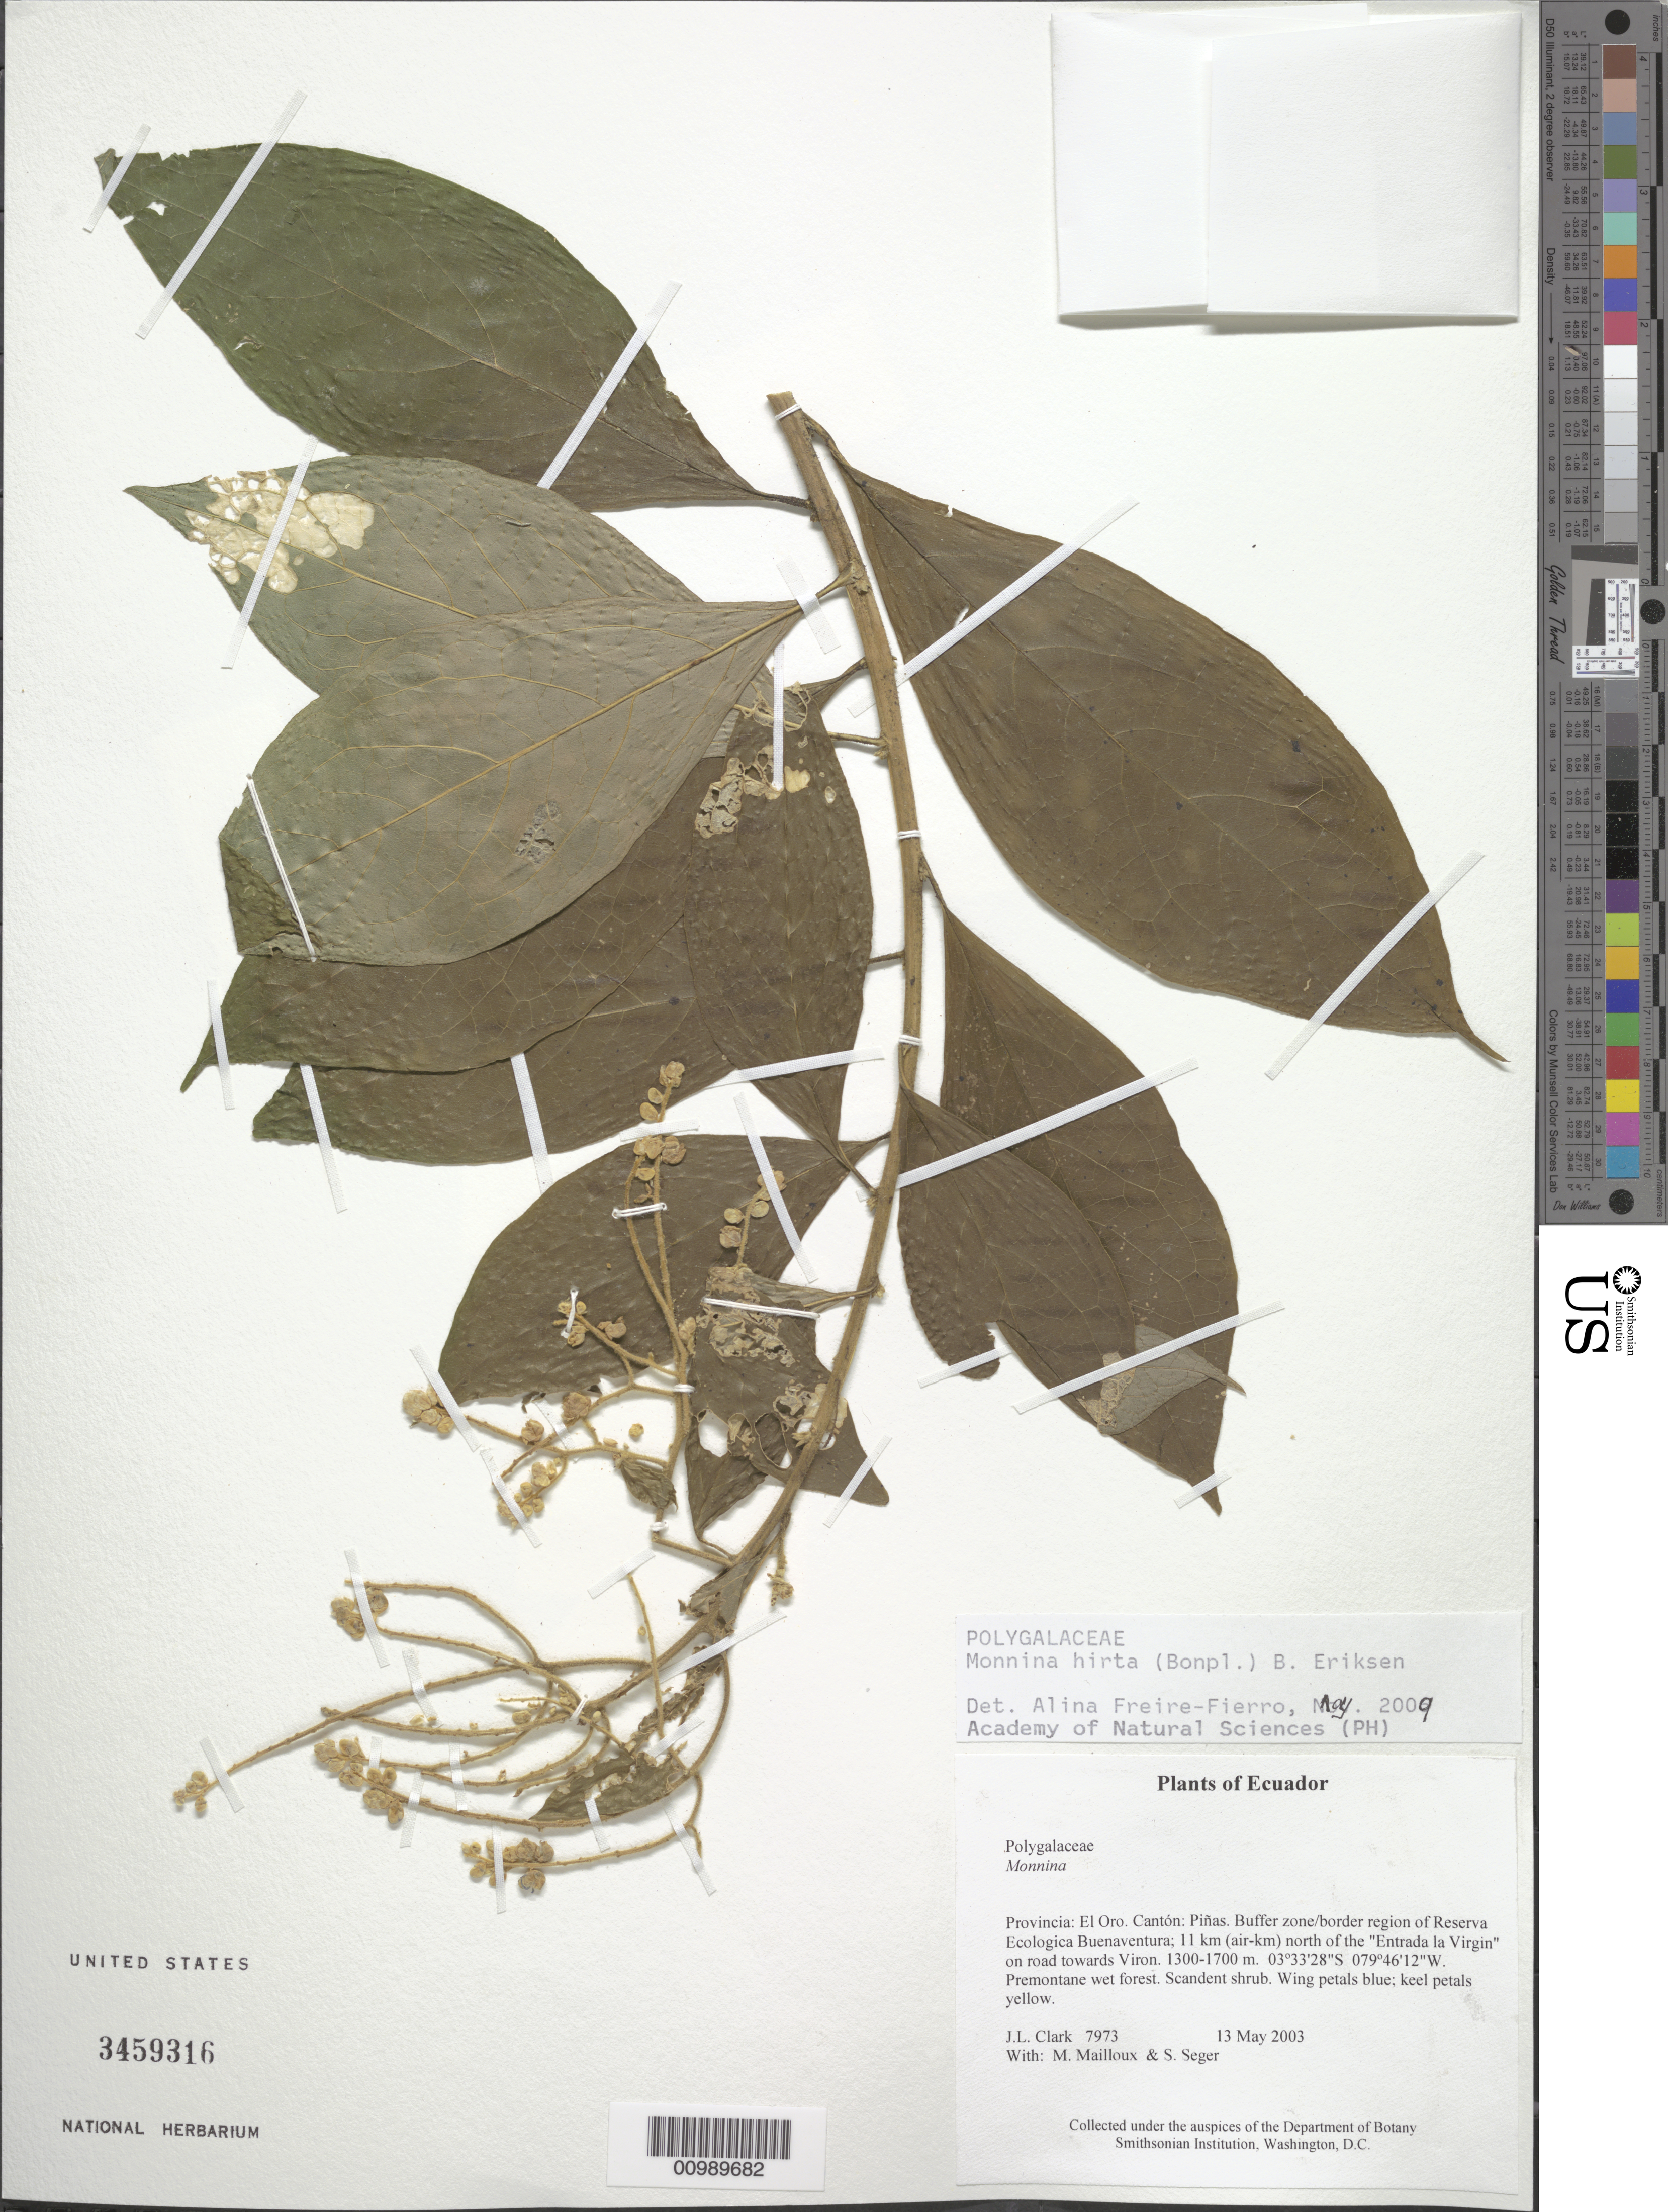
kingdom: Plantae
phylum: Tracheophyta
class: Magnoliopsida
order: Fabales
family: Polygalaceae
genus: Monnina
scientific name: Monnina hirta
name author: (Bonpl.) B. Eriksen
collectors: J. L. Clark, M. Mailloux & S. Seger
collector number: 07973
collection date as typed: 13 May 2003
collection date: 2003-05-13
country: Ecuador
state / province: El Oro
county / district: Piñas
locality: Buffer zone/border region of Reserva Ecologica Buenaventura; 11 km (air-km) north of the "Entrada la Virgin" on road towards Viron.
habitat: Premontane wet forest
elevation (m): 1300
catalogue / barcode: US 3459316